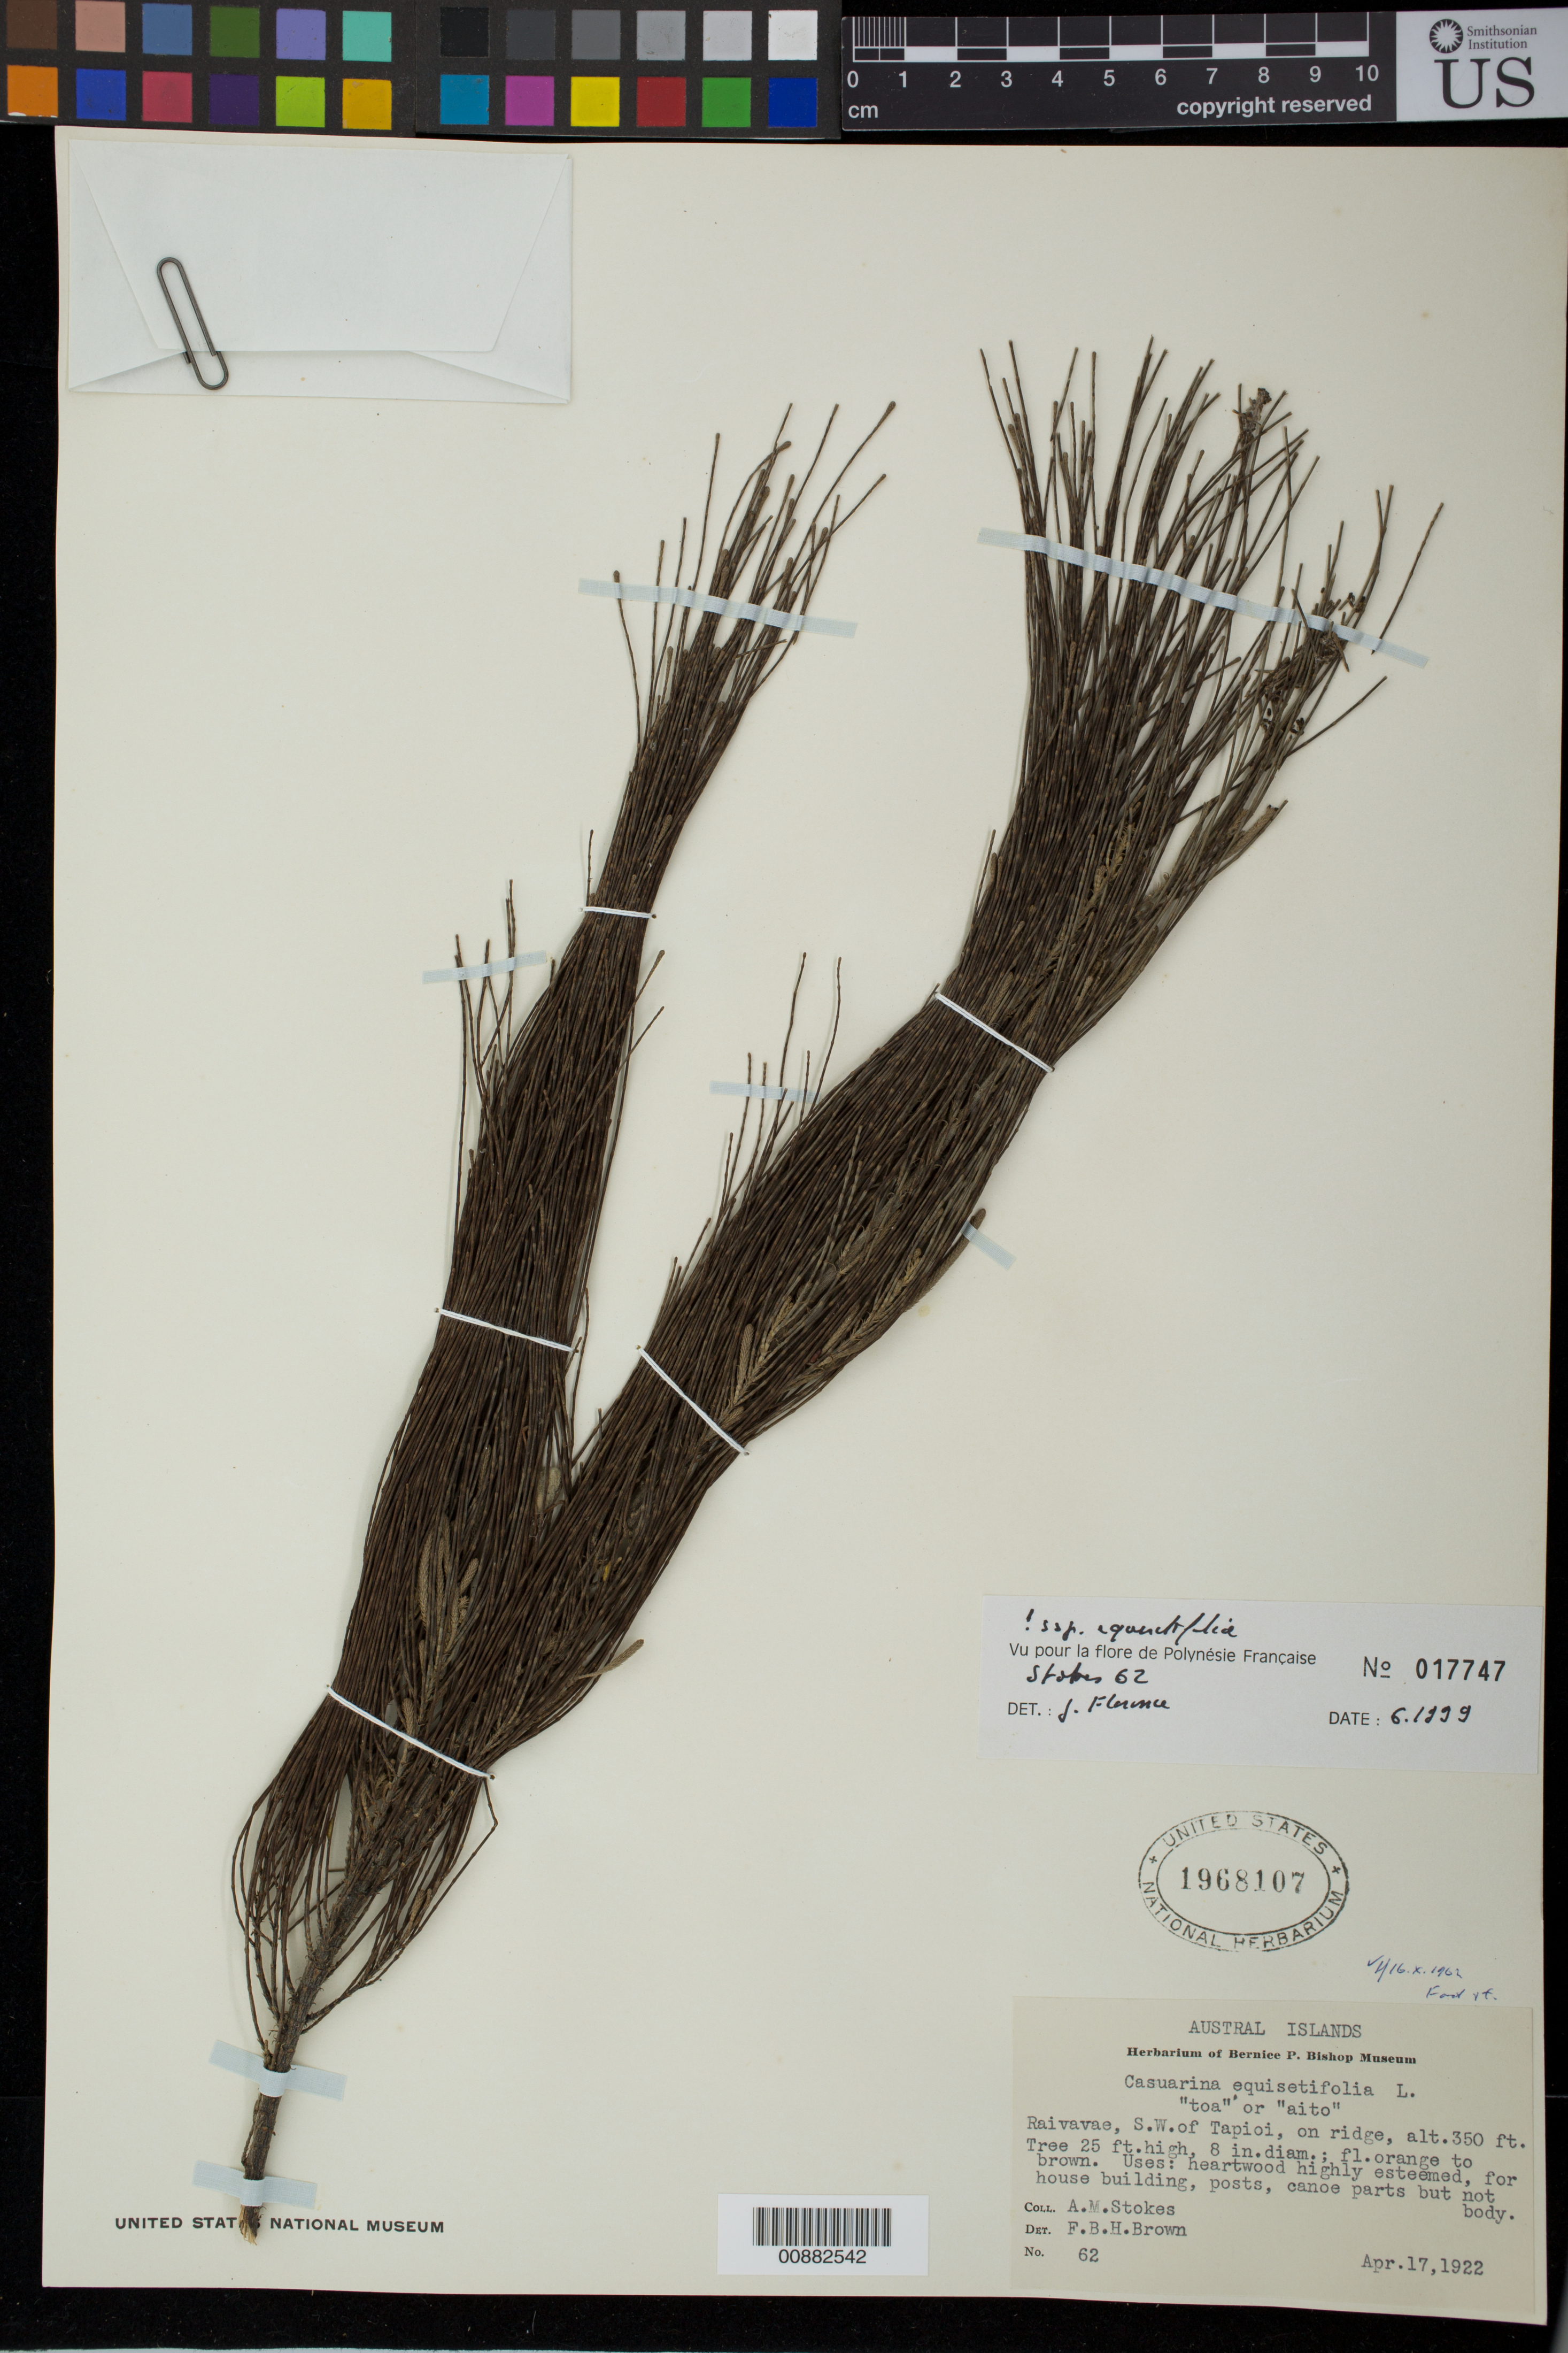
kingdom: Plantae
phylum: Tracheophyta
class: Magnoliopsida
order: Fagales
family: Casuarinaceae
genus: Casuarina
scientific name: Casuarina equisetifolia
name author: L.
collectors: A. M. Stokes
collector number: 62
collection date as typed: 17 Apr 1922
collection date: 1922-04-17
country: French Polynesia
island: Raivavae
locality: SW of Tapioi, on ridge.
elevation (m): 107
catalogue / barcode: US 1968107